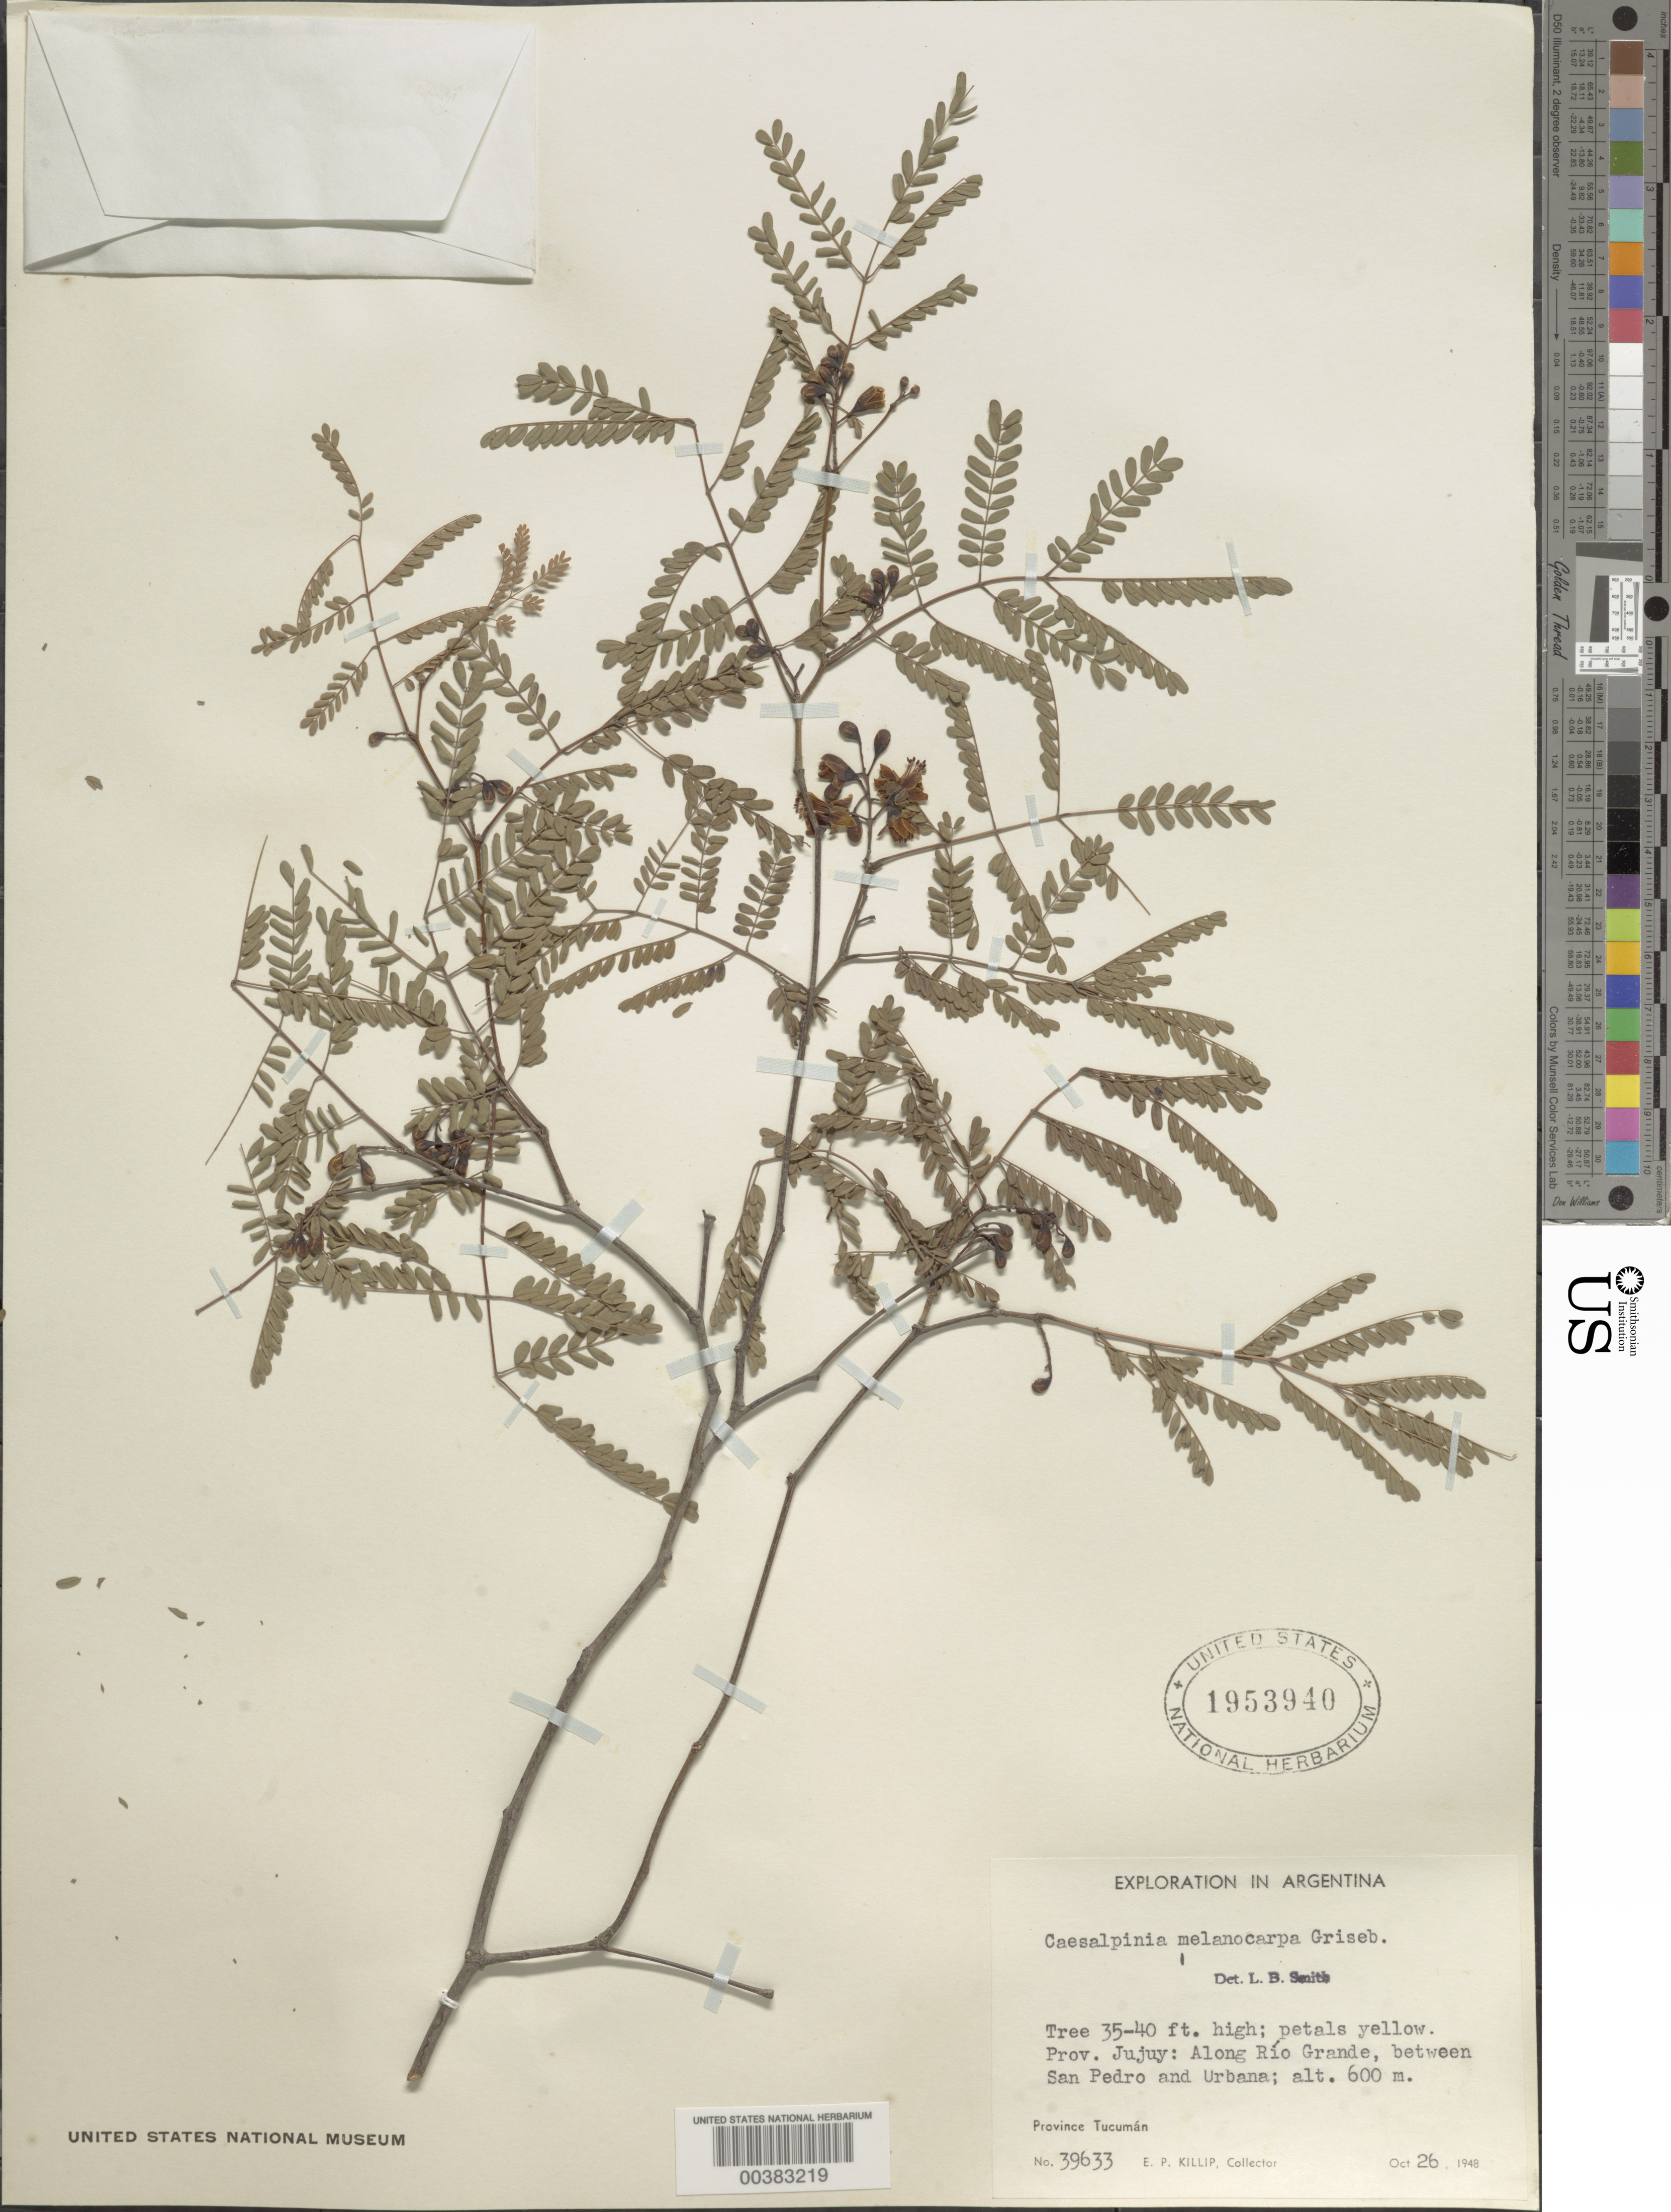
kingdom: Plantae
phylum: Tracheophyta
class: Magnoliopsida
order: Fabales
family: Fabaceae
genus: Libidibia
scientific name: Libidibia paraguariensis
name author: (Parodi) G.P. Lewis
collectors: E. P. Killip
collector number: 39633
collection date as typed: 26 Oct 1948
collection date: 1948-10-26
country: Argentina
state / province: Jujuy / Tucumán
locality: Along Rio Grande, between San Pedro and Urbana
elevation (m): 600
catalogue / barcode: US 1953940